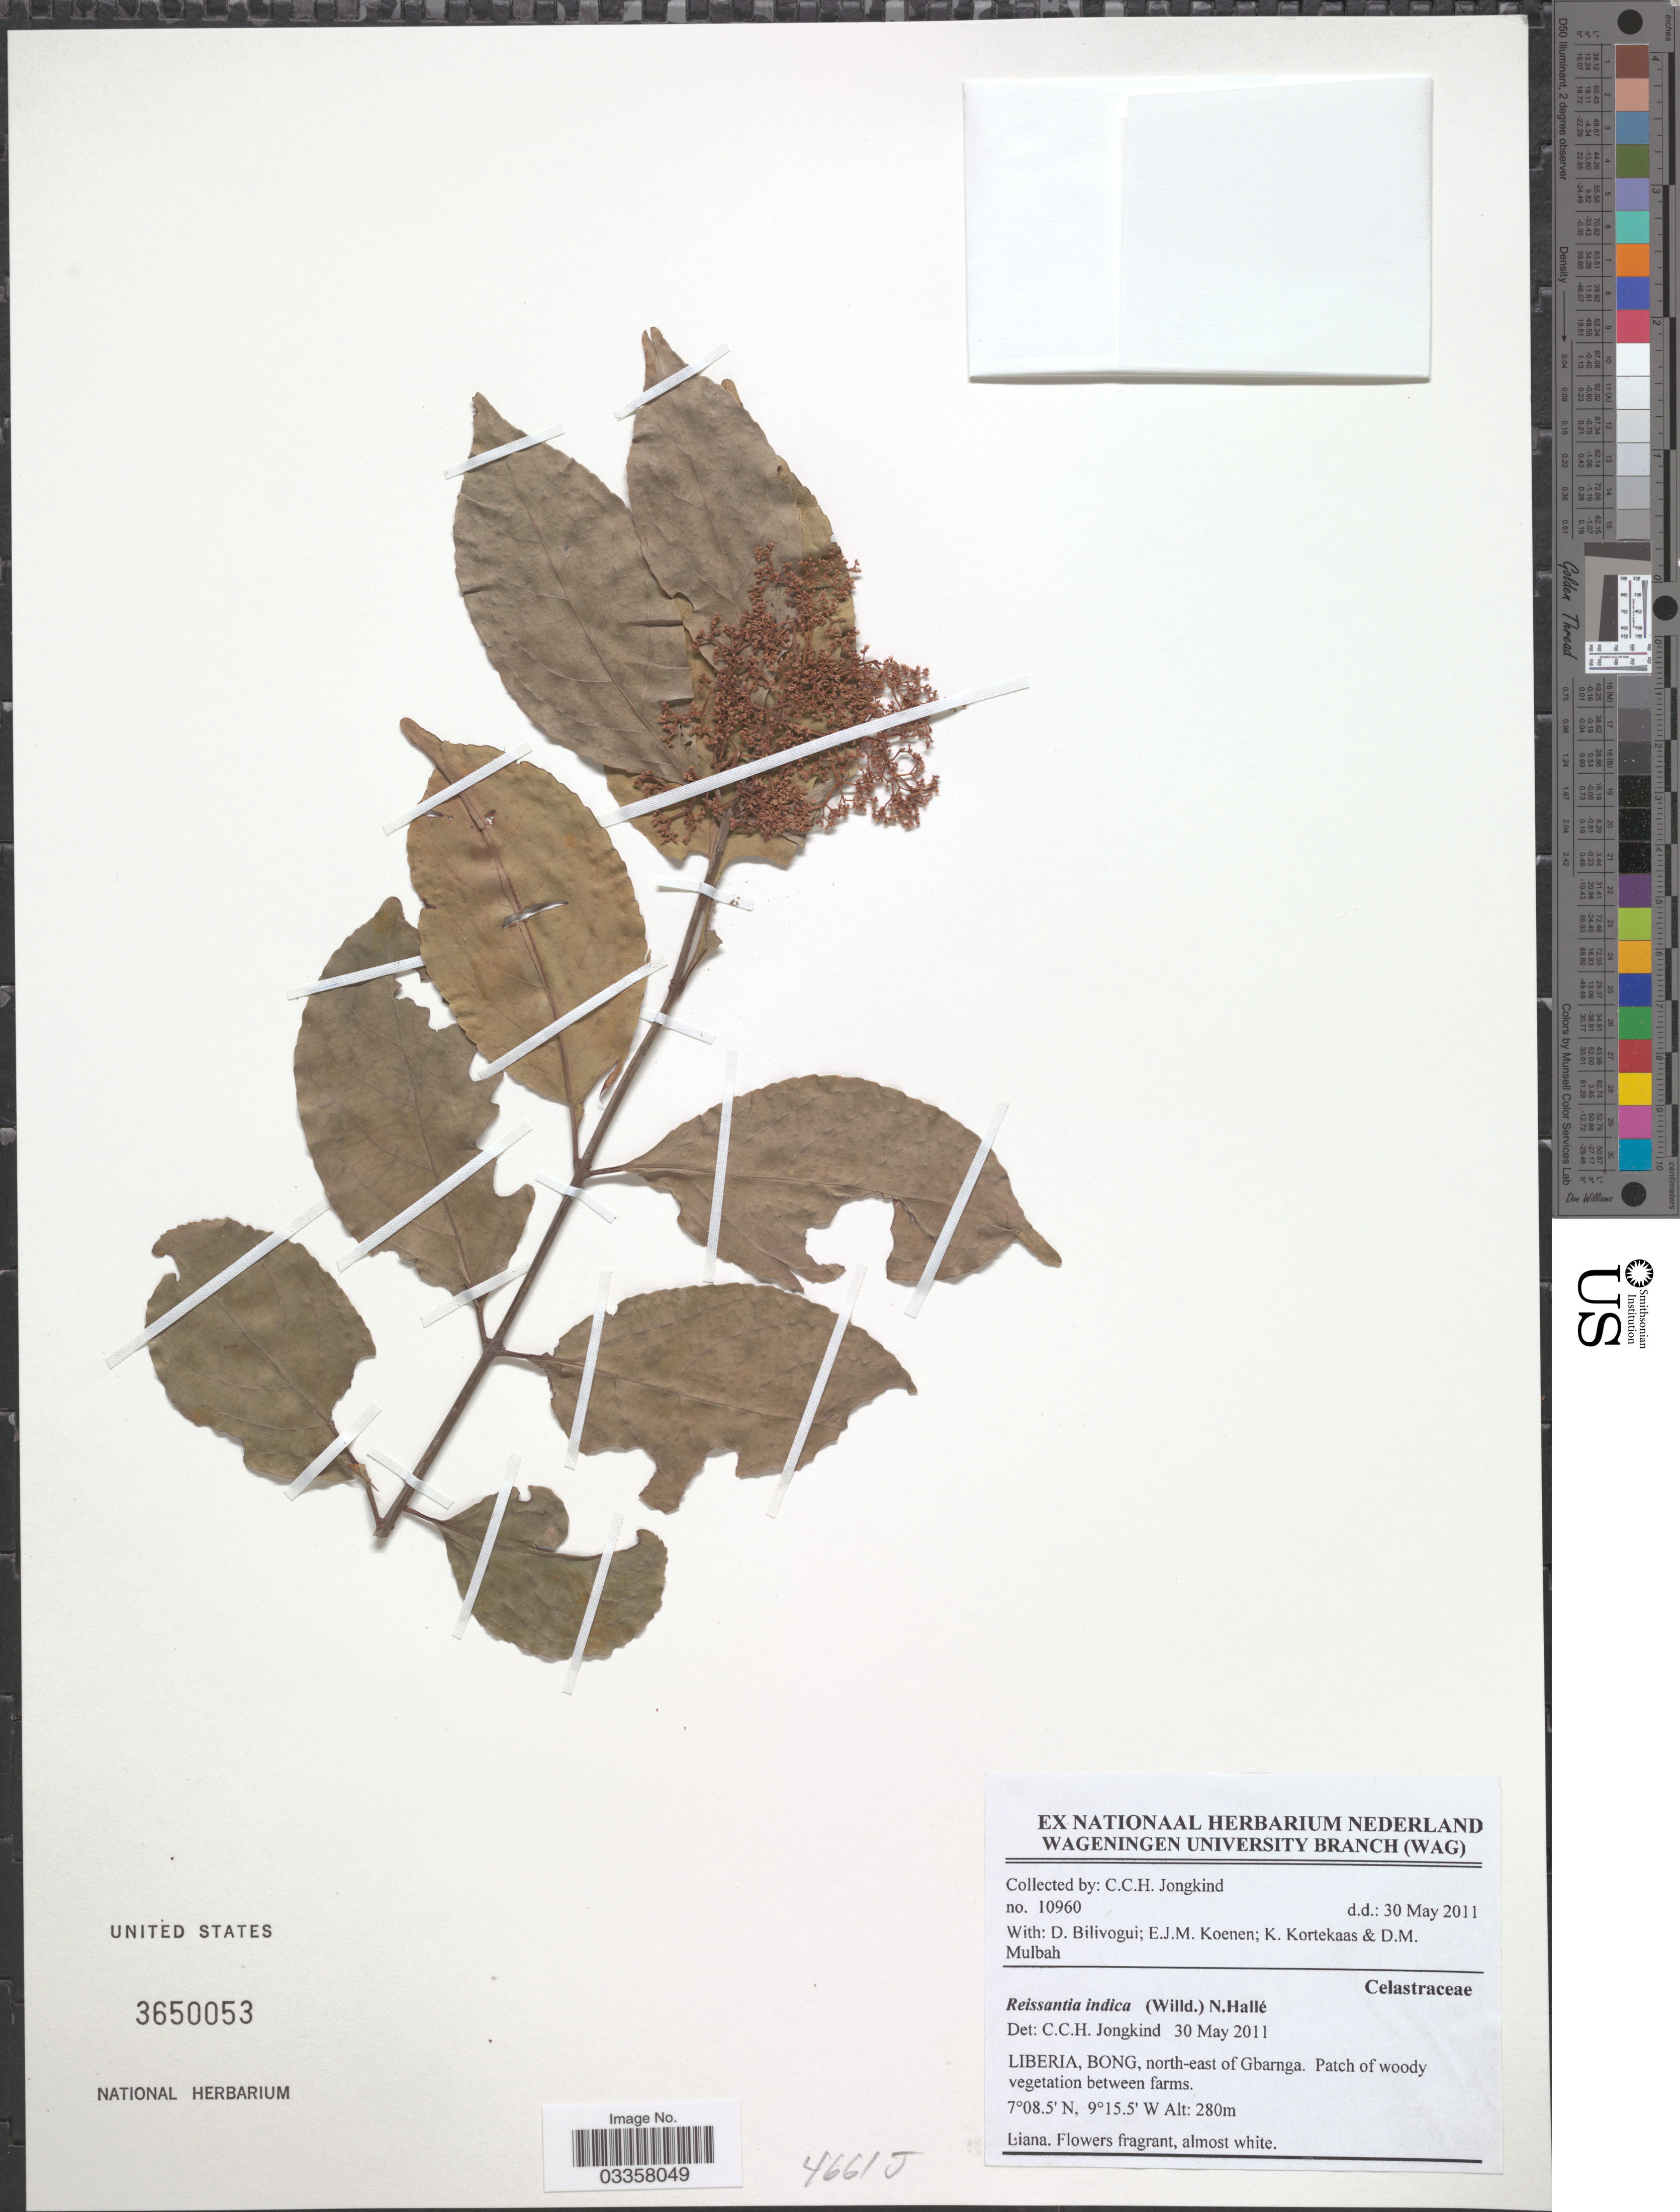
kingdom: Plantae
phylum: Tracheophyta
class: Magnoliopsida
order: Celastrales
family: Celastraceae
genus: Reissantia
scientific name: Reissantia indica var. indica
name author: (Willd.) N. Hallé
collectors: C. C. Jongkind, D. Bilivogui, E. Koenen & K. Kortekaas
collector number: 10960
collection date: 2011-05-30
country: Liberia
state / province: Bong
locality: North-east of Gbarnga.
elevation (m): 280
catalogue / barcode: US 3650053